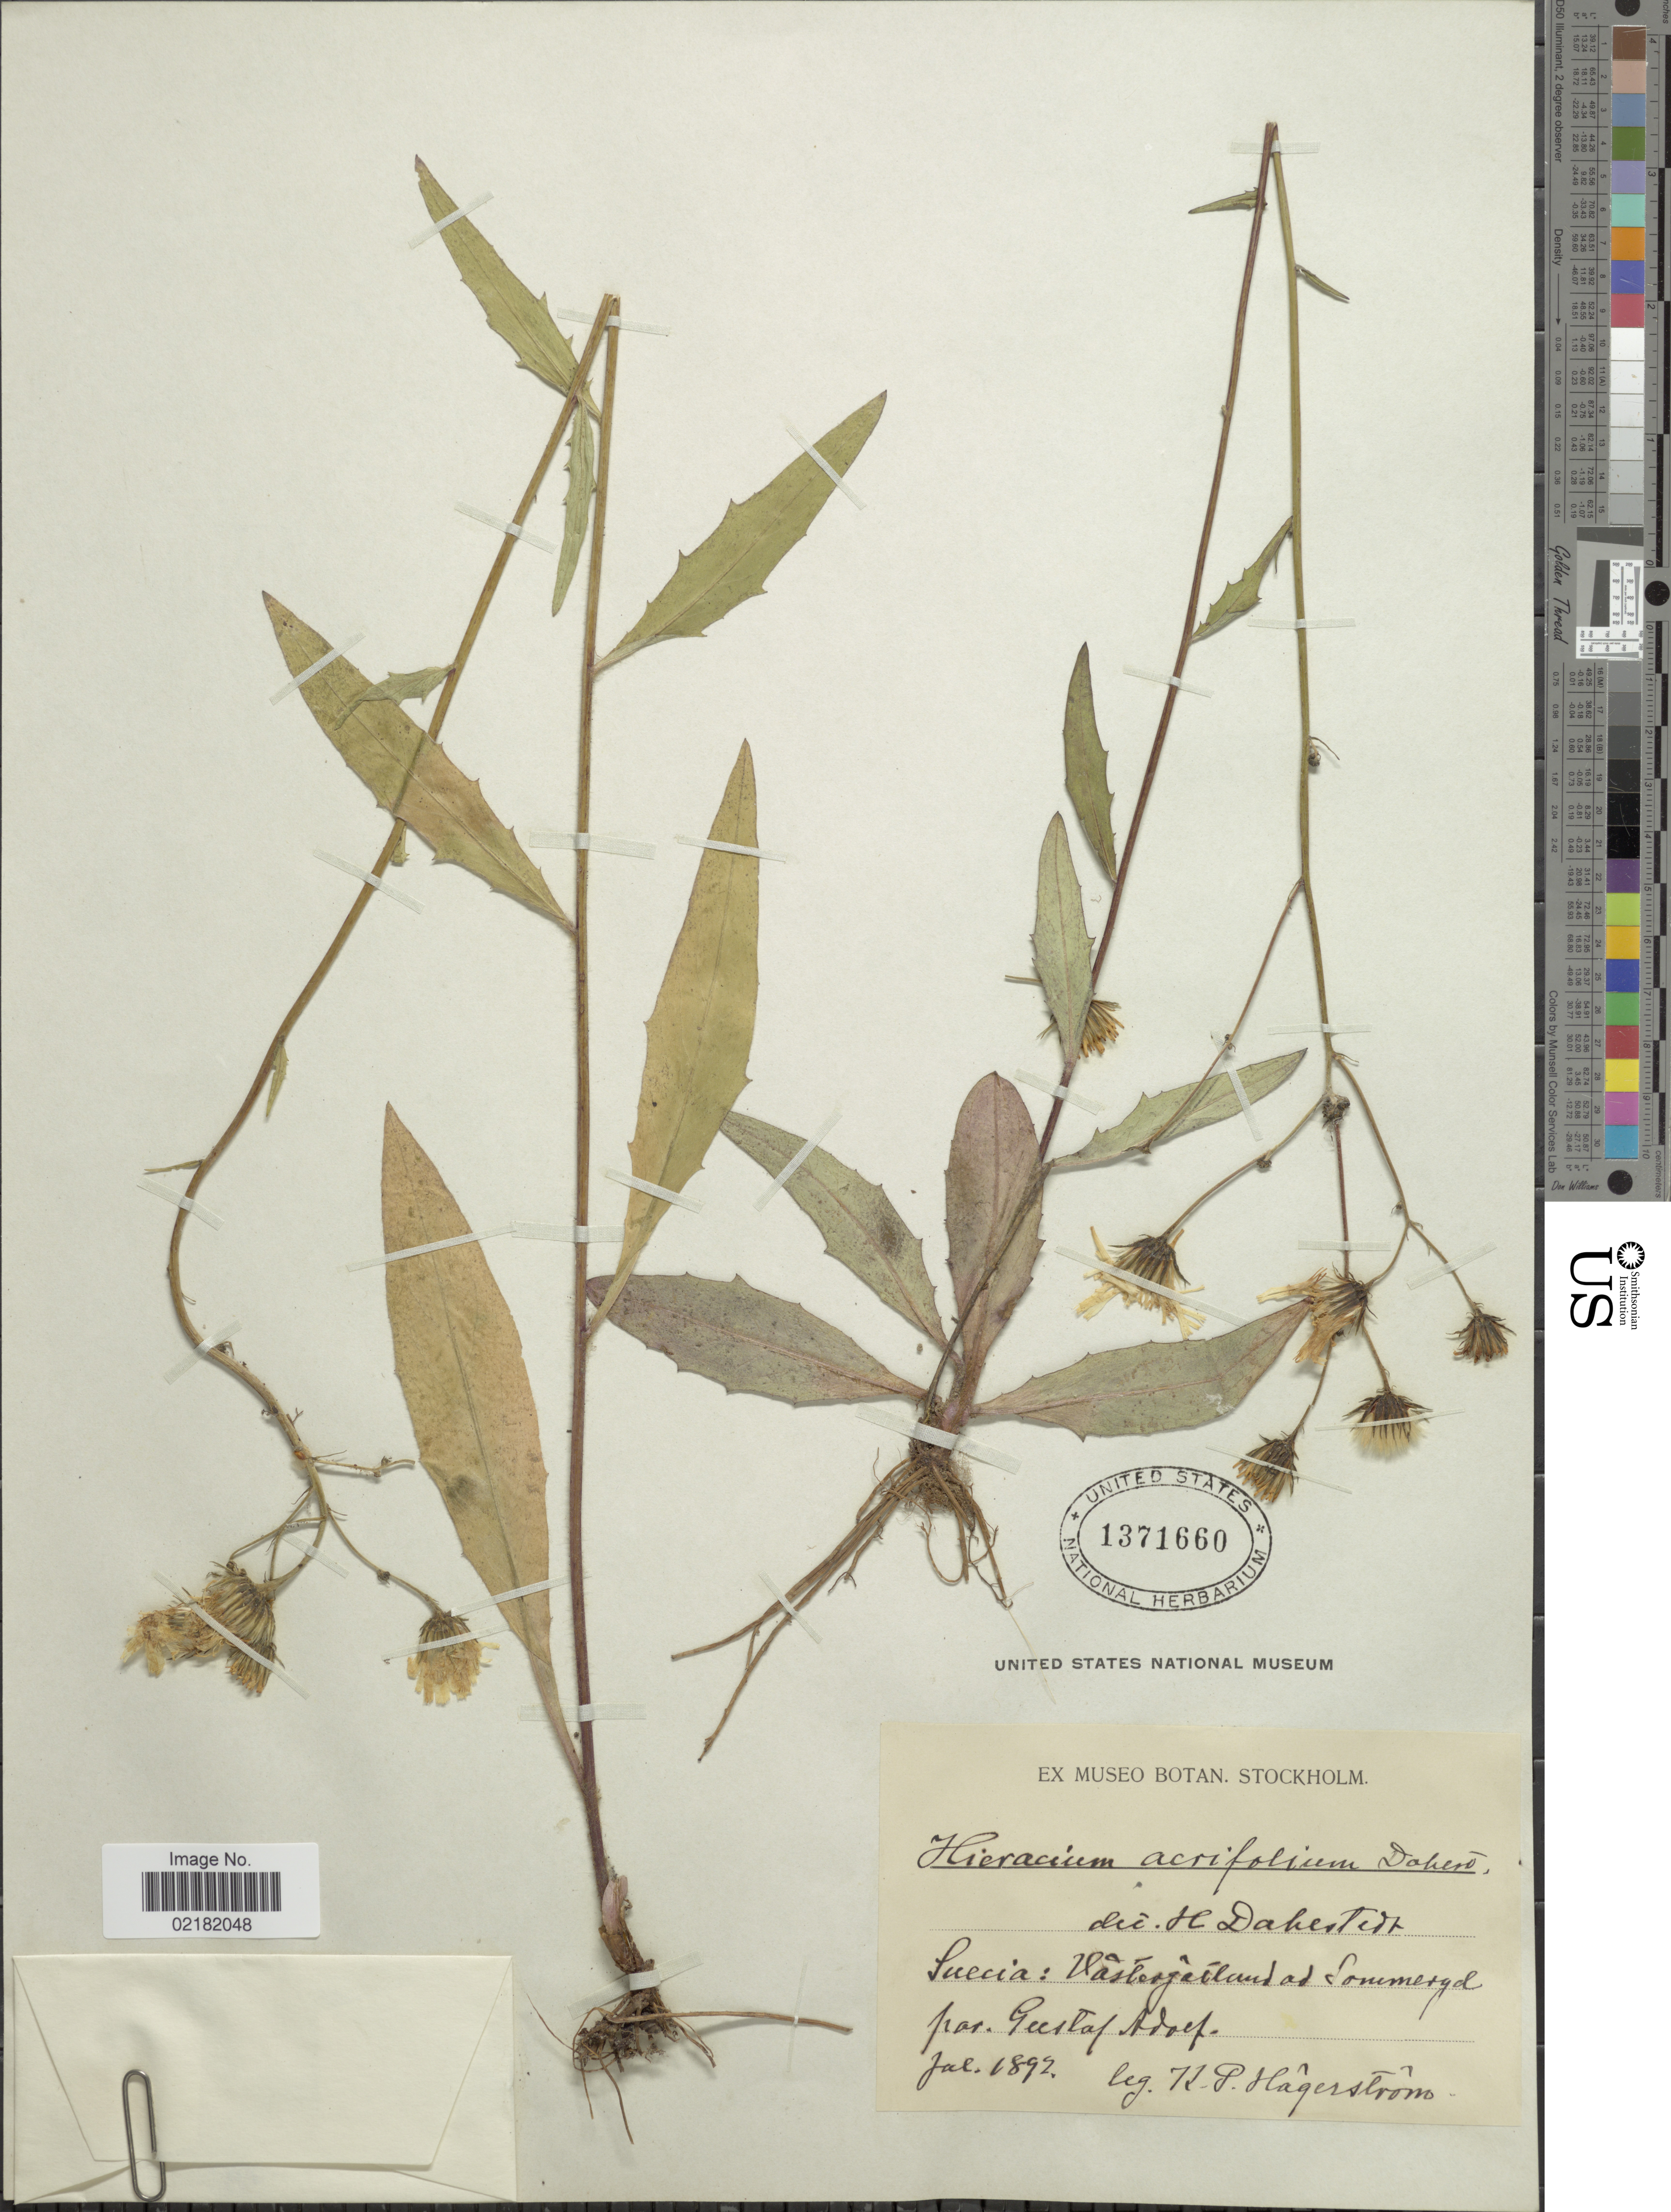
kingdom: Plantae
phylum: Tracheophyta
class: Magnoliopsida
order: Asterales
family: Asteraceae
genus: Hieracium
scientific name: Hieracium laevigatum subsp. acrifolium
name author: (Dahlst.) Zahn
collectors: K. Hägerström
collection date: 1892-07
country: Sweden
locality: Suecia: Vastergotland ad Sommeryd [interpreted] par. Gustaf Adolf.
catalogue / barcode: US 1371660